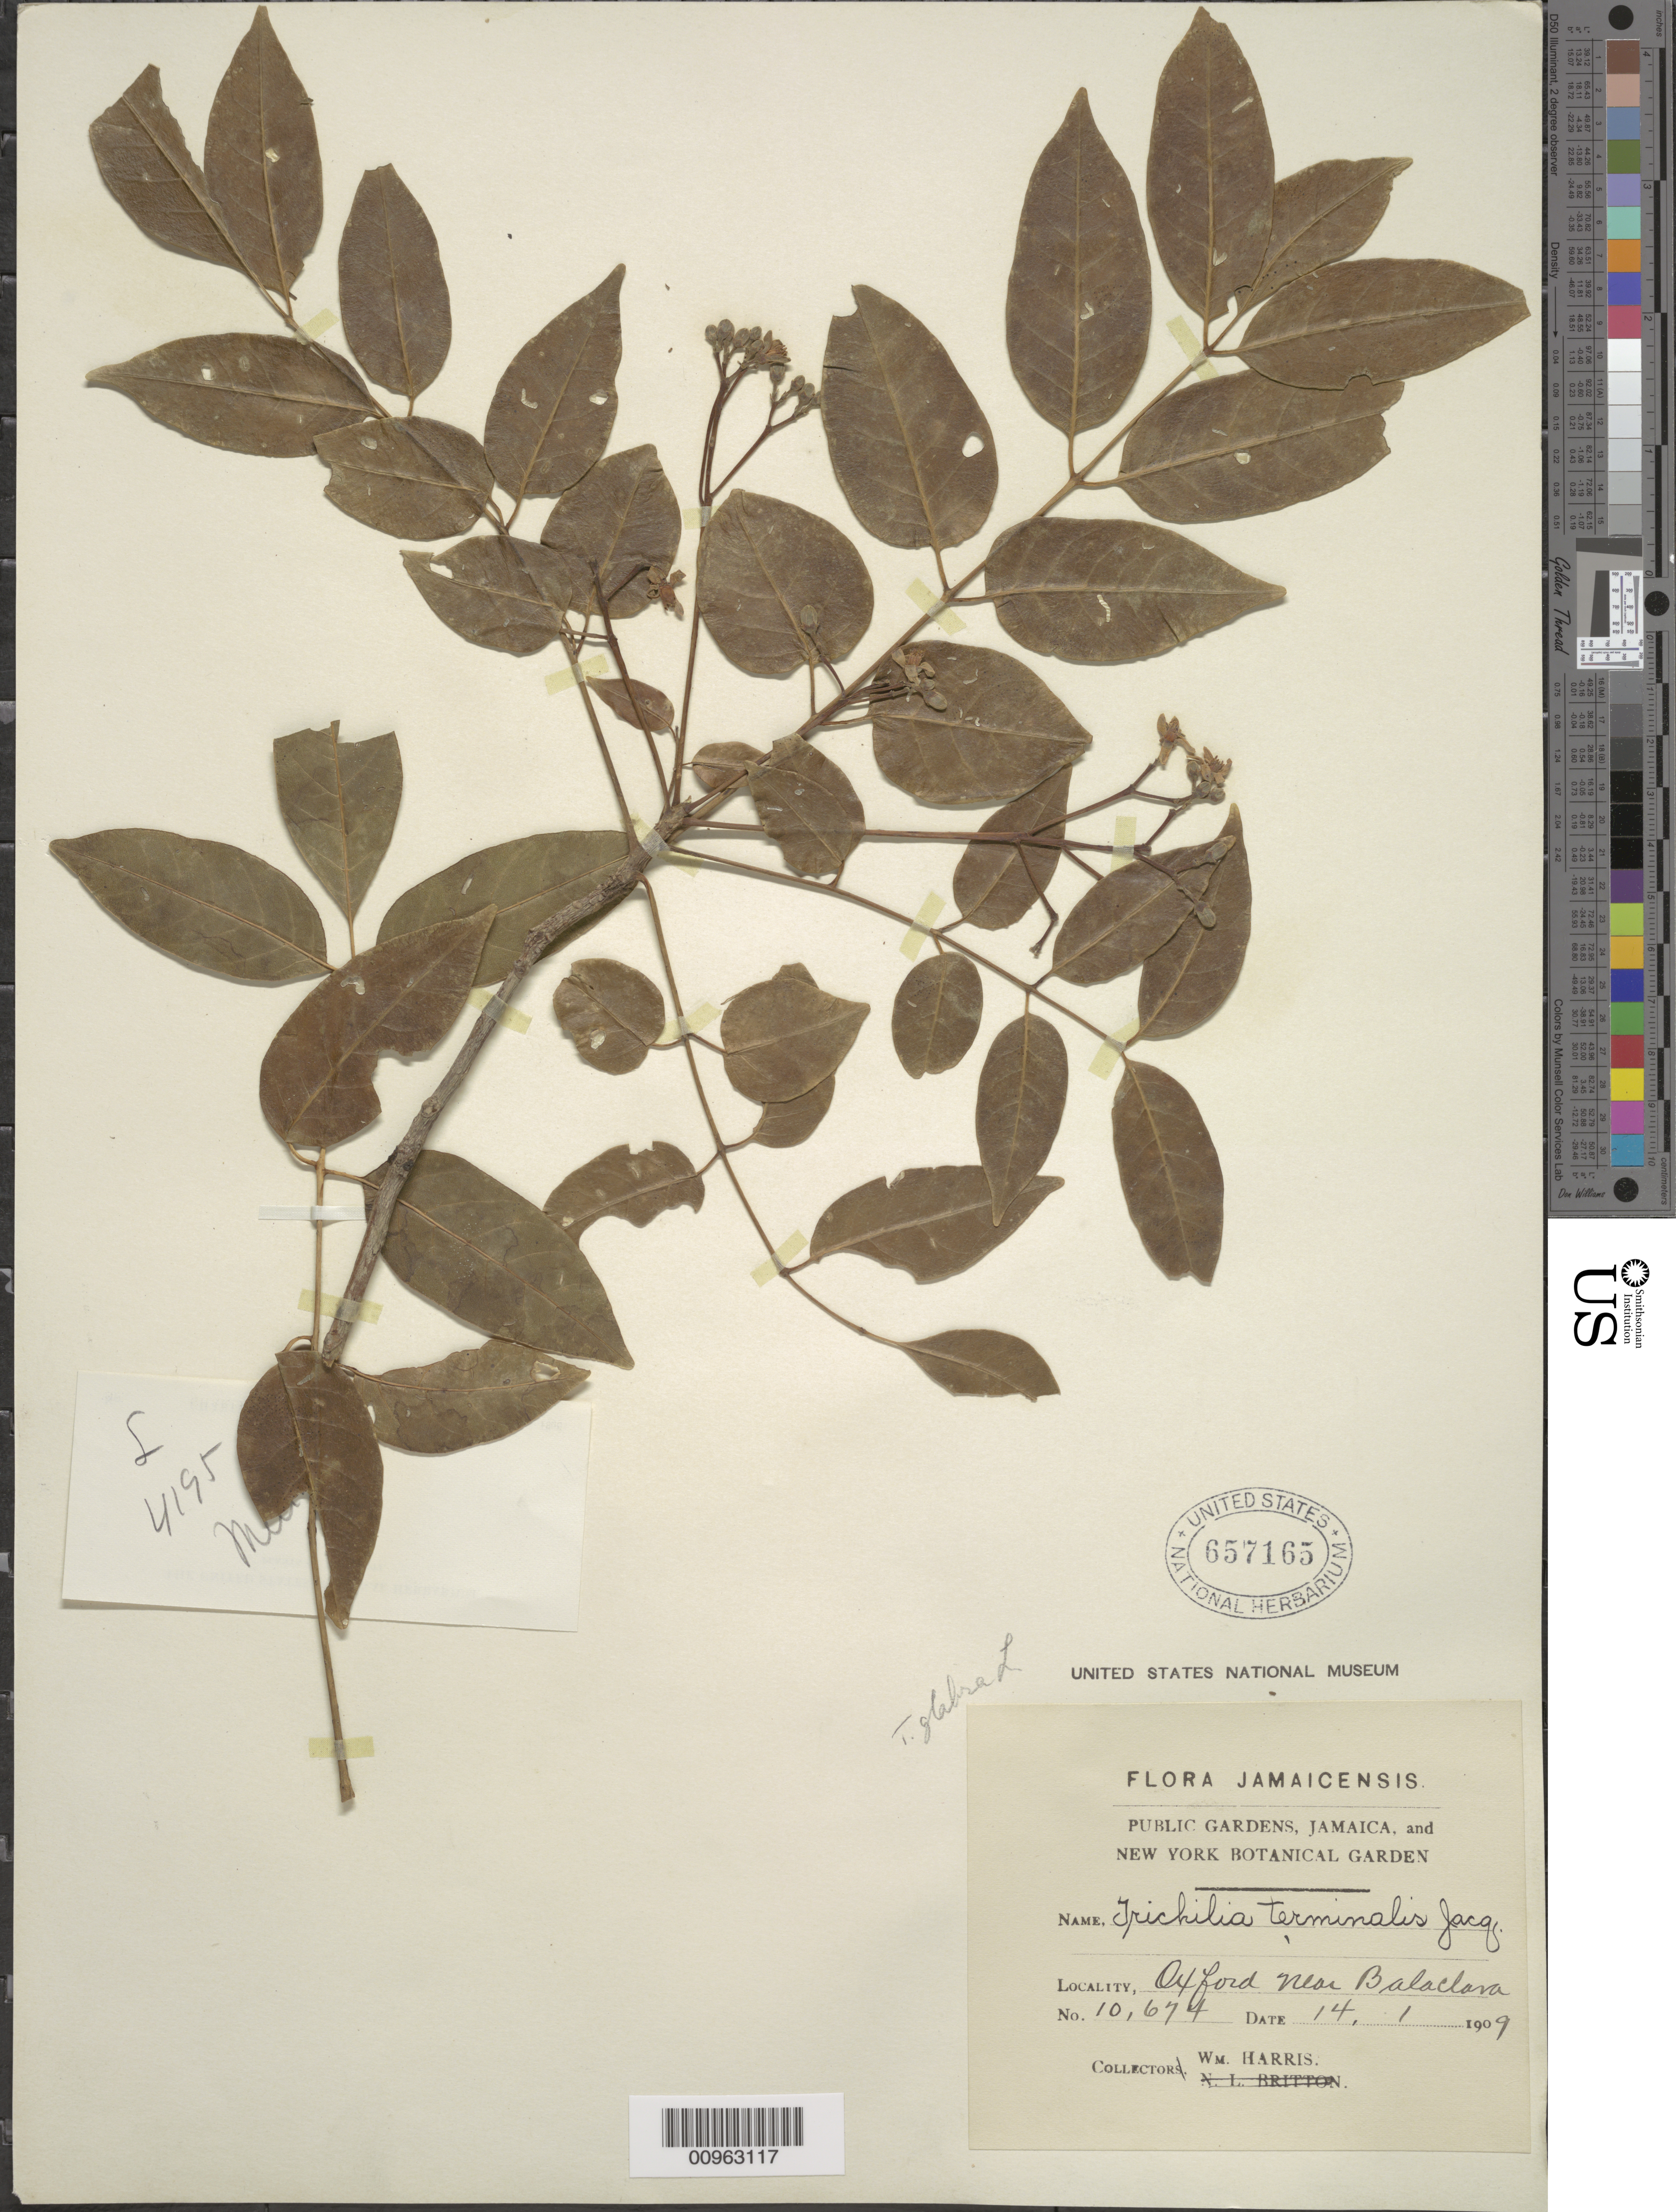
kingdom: Plantae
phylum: Tracheophyta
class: Magnoliopsida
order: Sapindales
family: Meliaceae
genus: Trichilia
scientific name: Trichilia glabra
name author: L.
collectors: W. H. Harris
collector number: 10674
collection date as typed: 14 Jan 1909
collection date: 1909-01-14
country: Jamaica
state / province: Manchester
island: Jamaica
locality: Oxford, near Balaclara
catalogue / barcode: US 657165